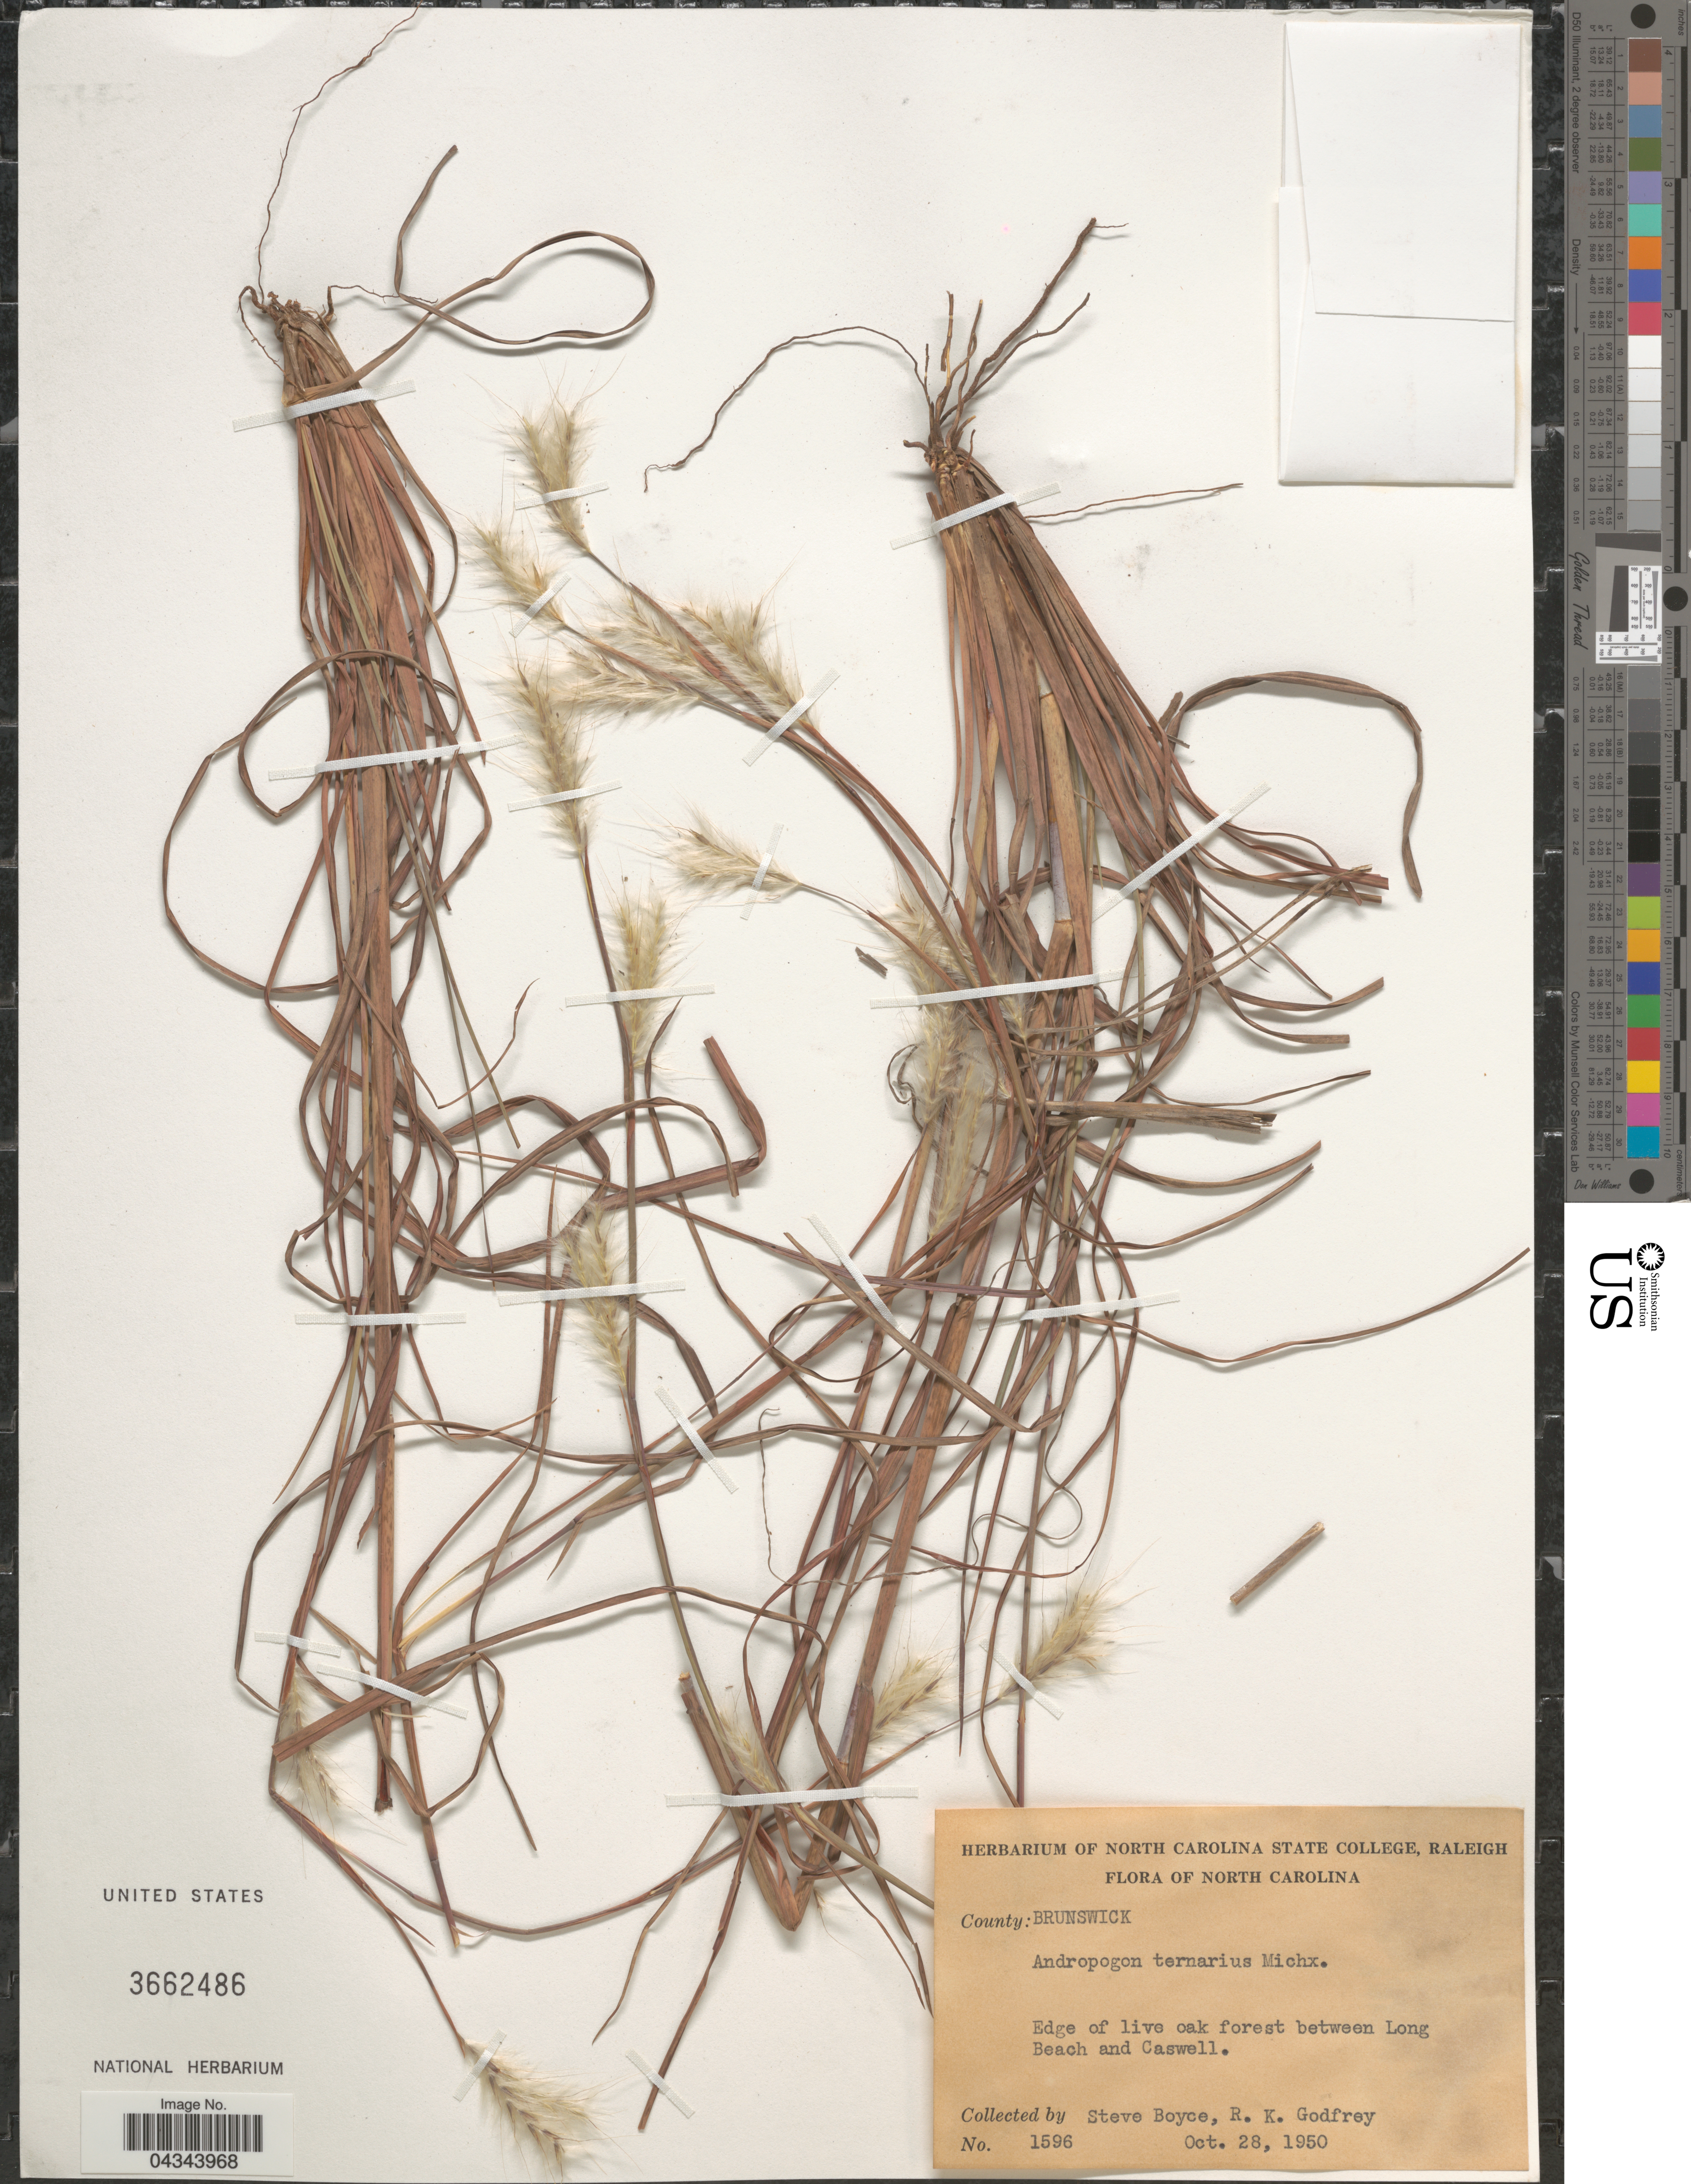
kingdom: Plantae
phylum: Tracheophyta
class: Liliopsida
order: Poales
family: Poaceae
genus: Andropogon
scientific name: Andropogon ternarius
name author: Michx.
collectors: S. Boyce & R. K. Godfrey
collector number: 1596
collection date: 1950-10-28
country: United States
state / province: North Carolina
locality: County: Brunswick. Edge of live oak forest between Long Beach and Caswell.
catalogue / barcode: US 3662486